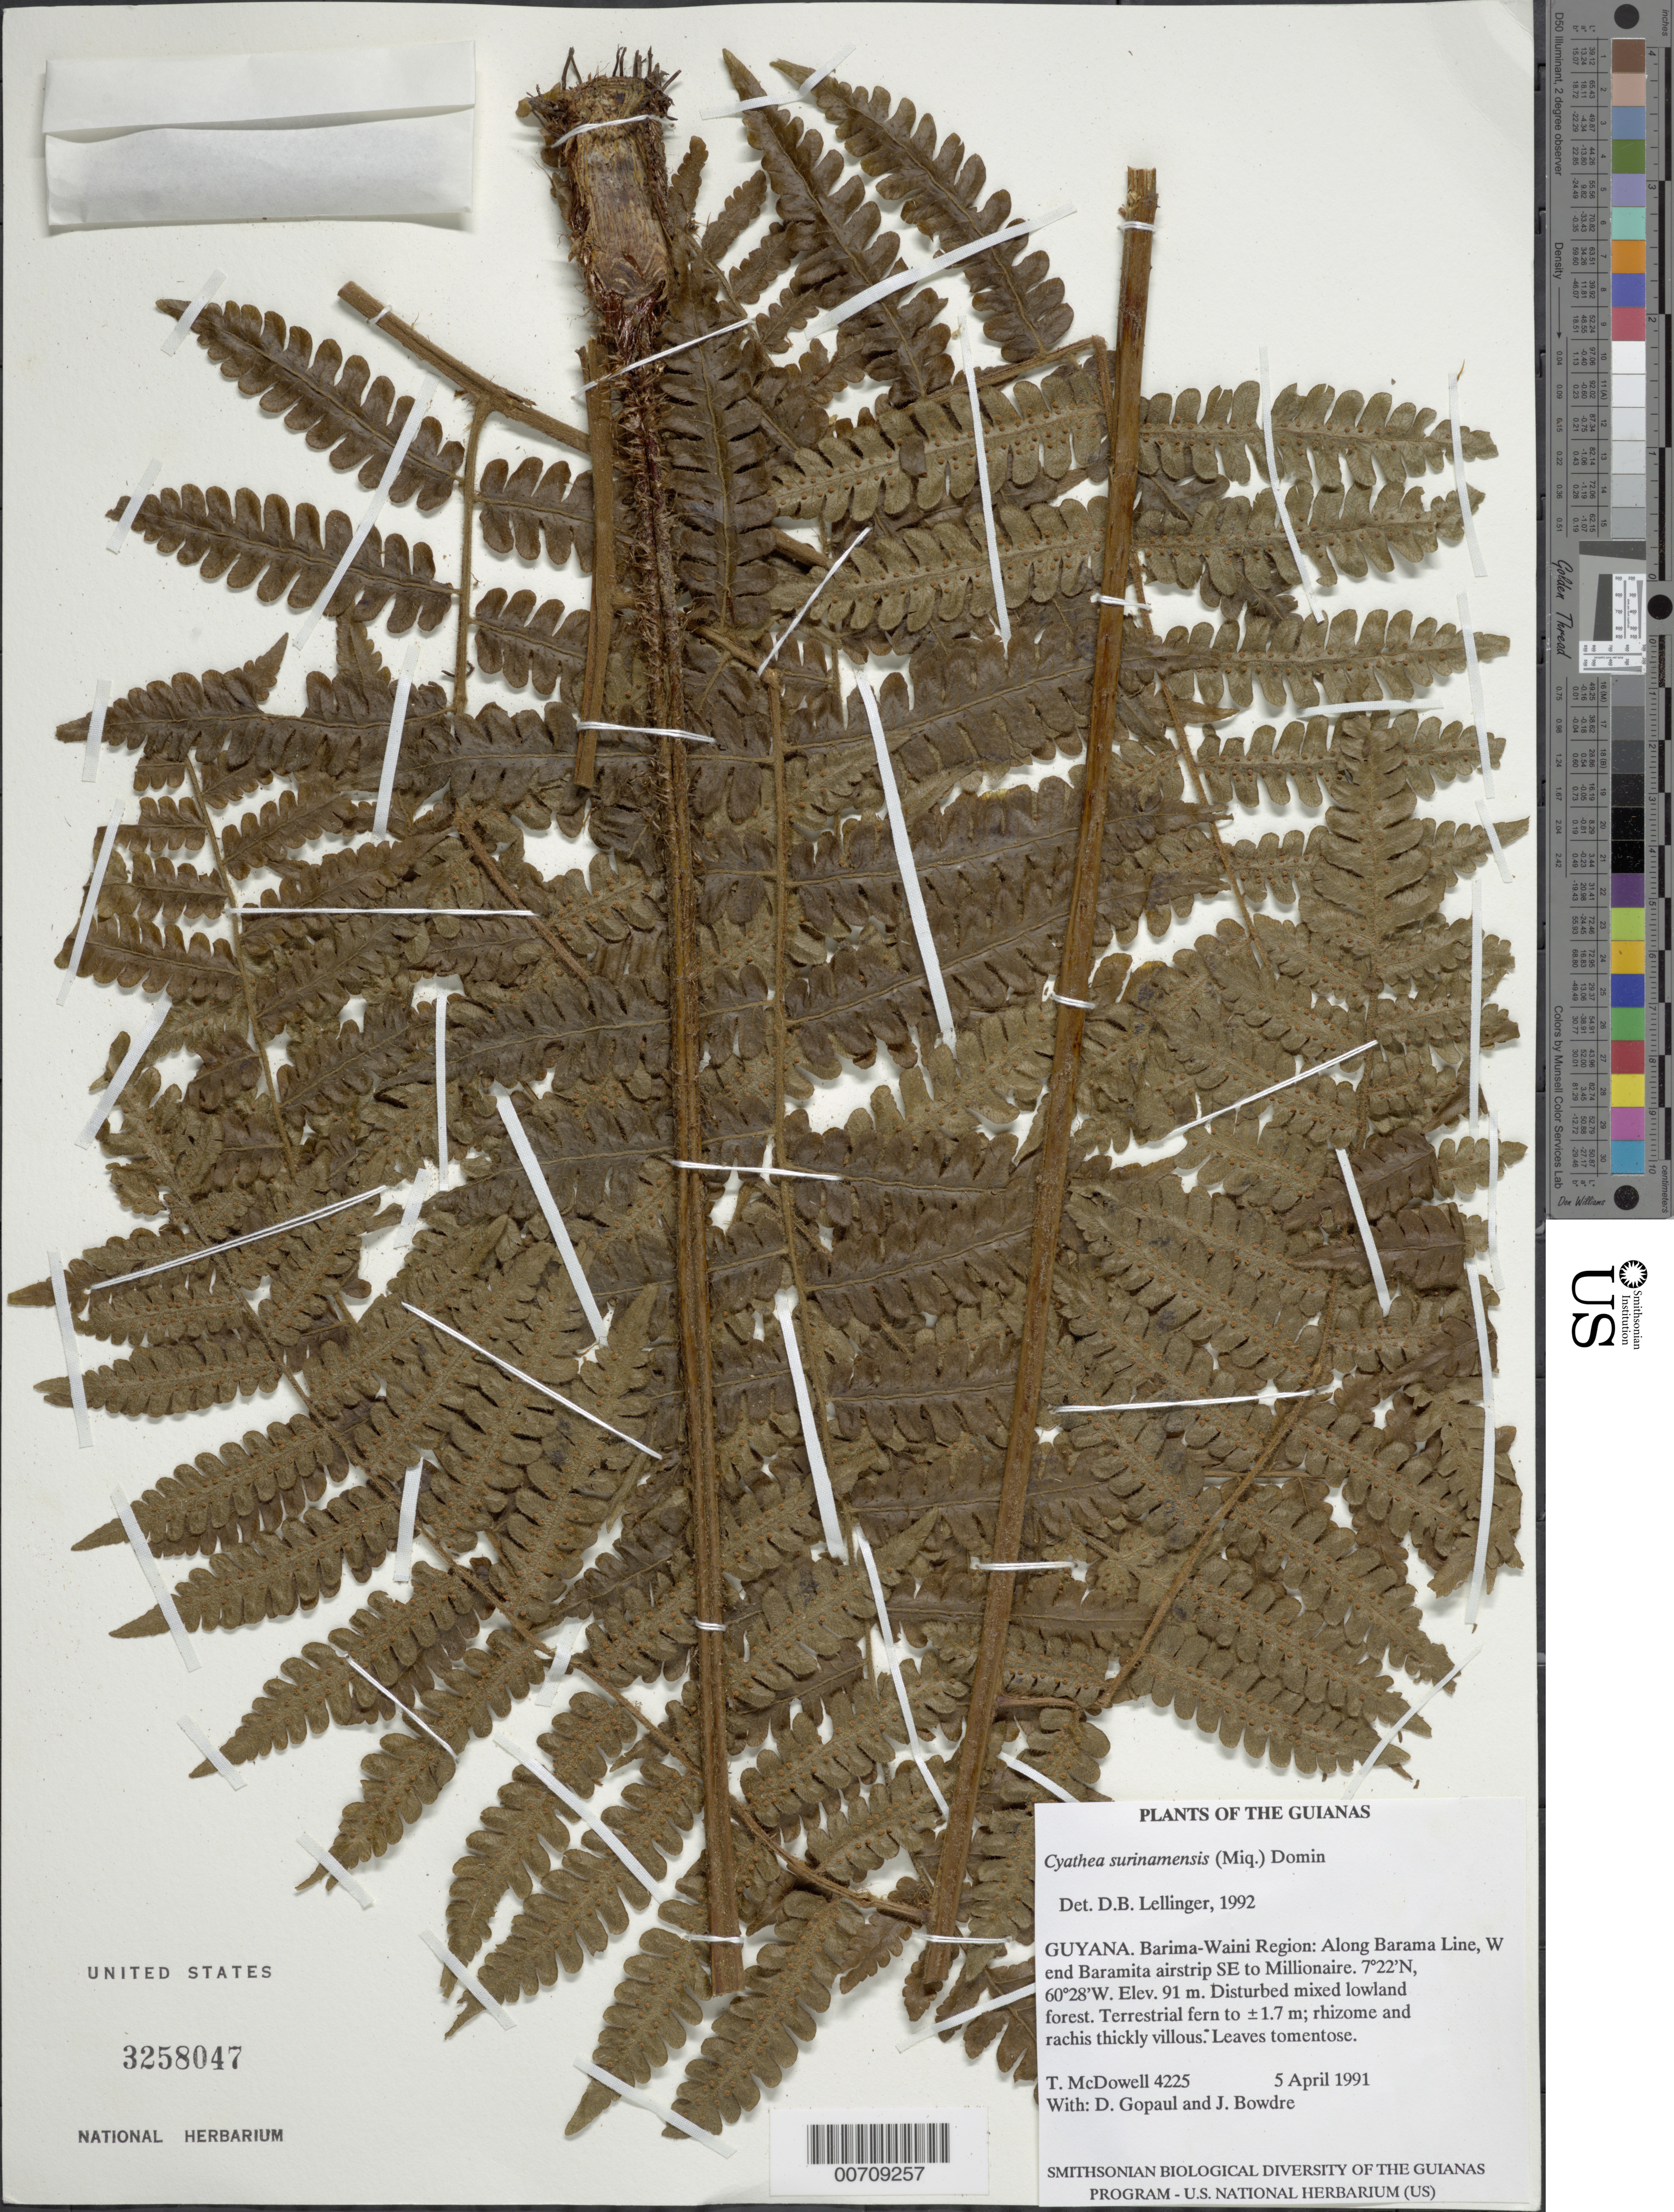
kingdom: Plantae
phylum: Tracheophyta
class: Polypodiopsida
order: Cyatheales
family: Cyatheaceae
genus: Cyathea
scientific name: Cyathea surinamensis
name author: (Miq.) Domin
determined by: Lellinger, David B., (BOT), Smithsonian Institution - National Museum of Natural History (UNITED STATES)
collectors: T. McDowell, D. Gopaul & J. Bowdre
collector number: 4225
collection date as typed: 5 April 1991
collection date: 1991-04-05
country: Guyana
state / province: Barima-Waini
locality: Along Barama Line, W end Baramita airstrip SE to Millionaire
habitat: Disturbed mixed lowland forest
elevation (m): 91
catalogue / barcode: US 3258047